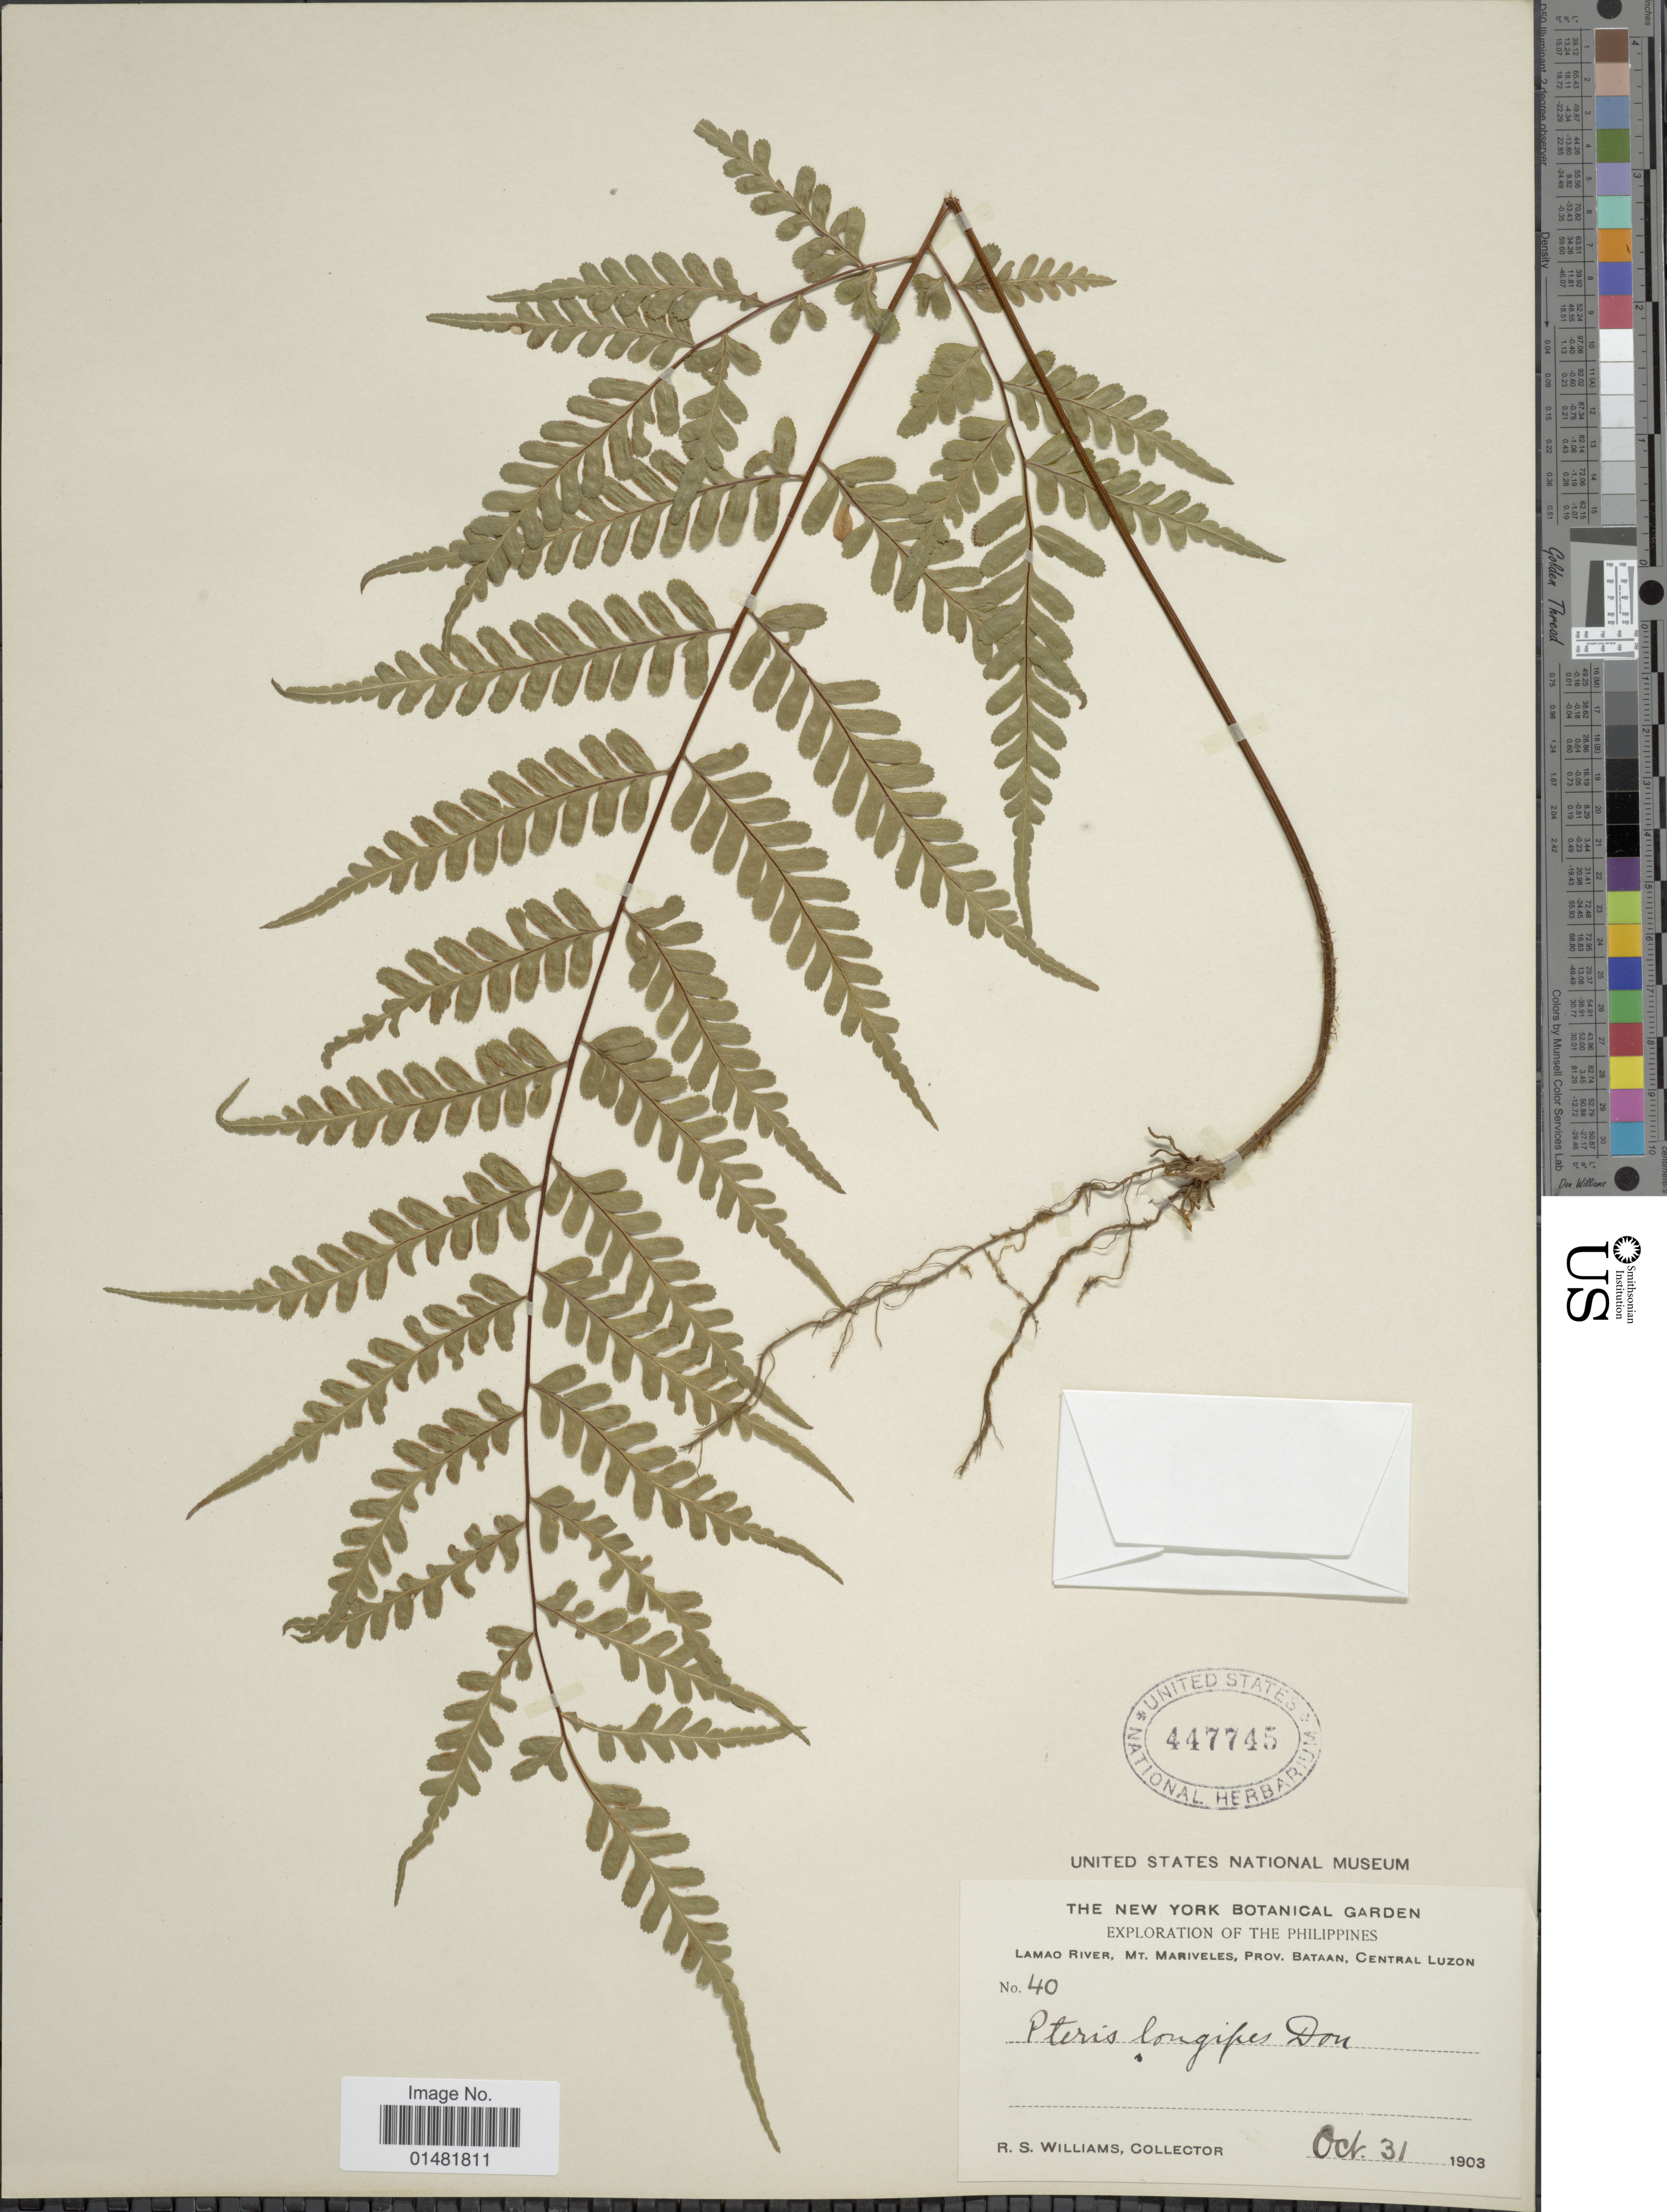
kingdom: Plantae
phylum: Tracheophyta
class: Polypodiopsida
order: Polypodiales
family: Pteridaceae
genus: Pteris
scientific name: Pteris longipes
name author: D. Don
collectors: R. S. Williams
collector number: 40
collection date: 1903-10-31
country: Philippines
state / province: Central Luzon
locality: Lamao River, Mt. Mariveles, Prov. Bataan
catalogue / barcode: US 447745